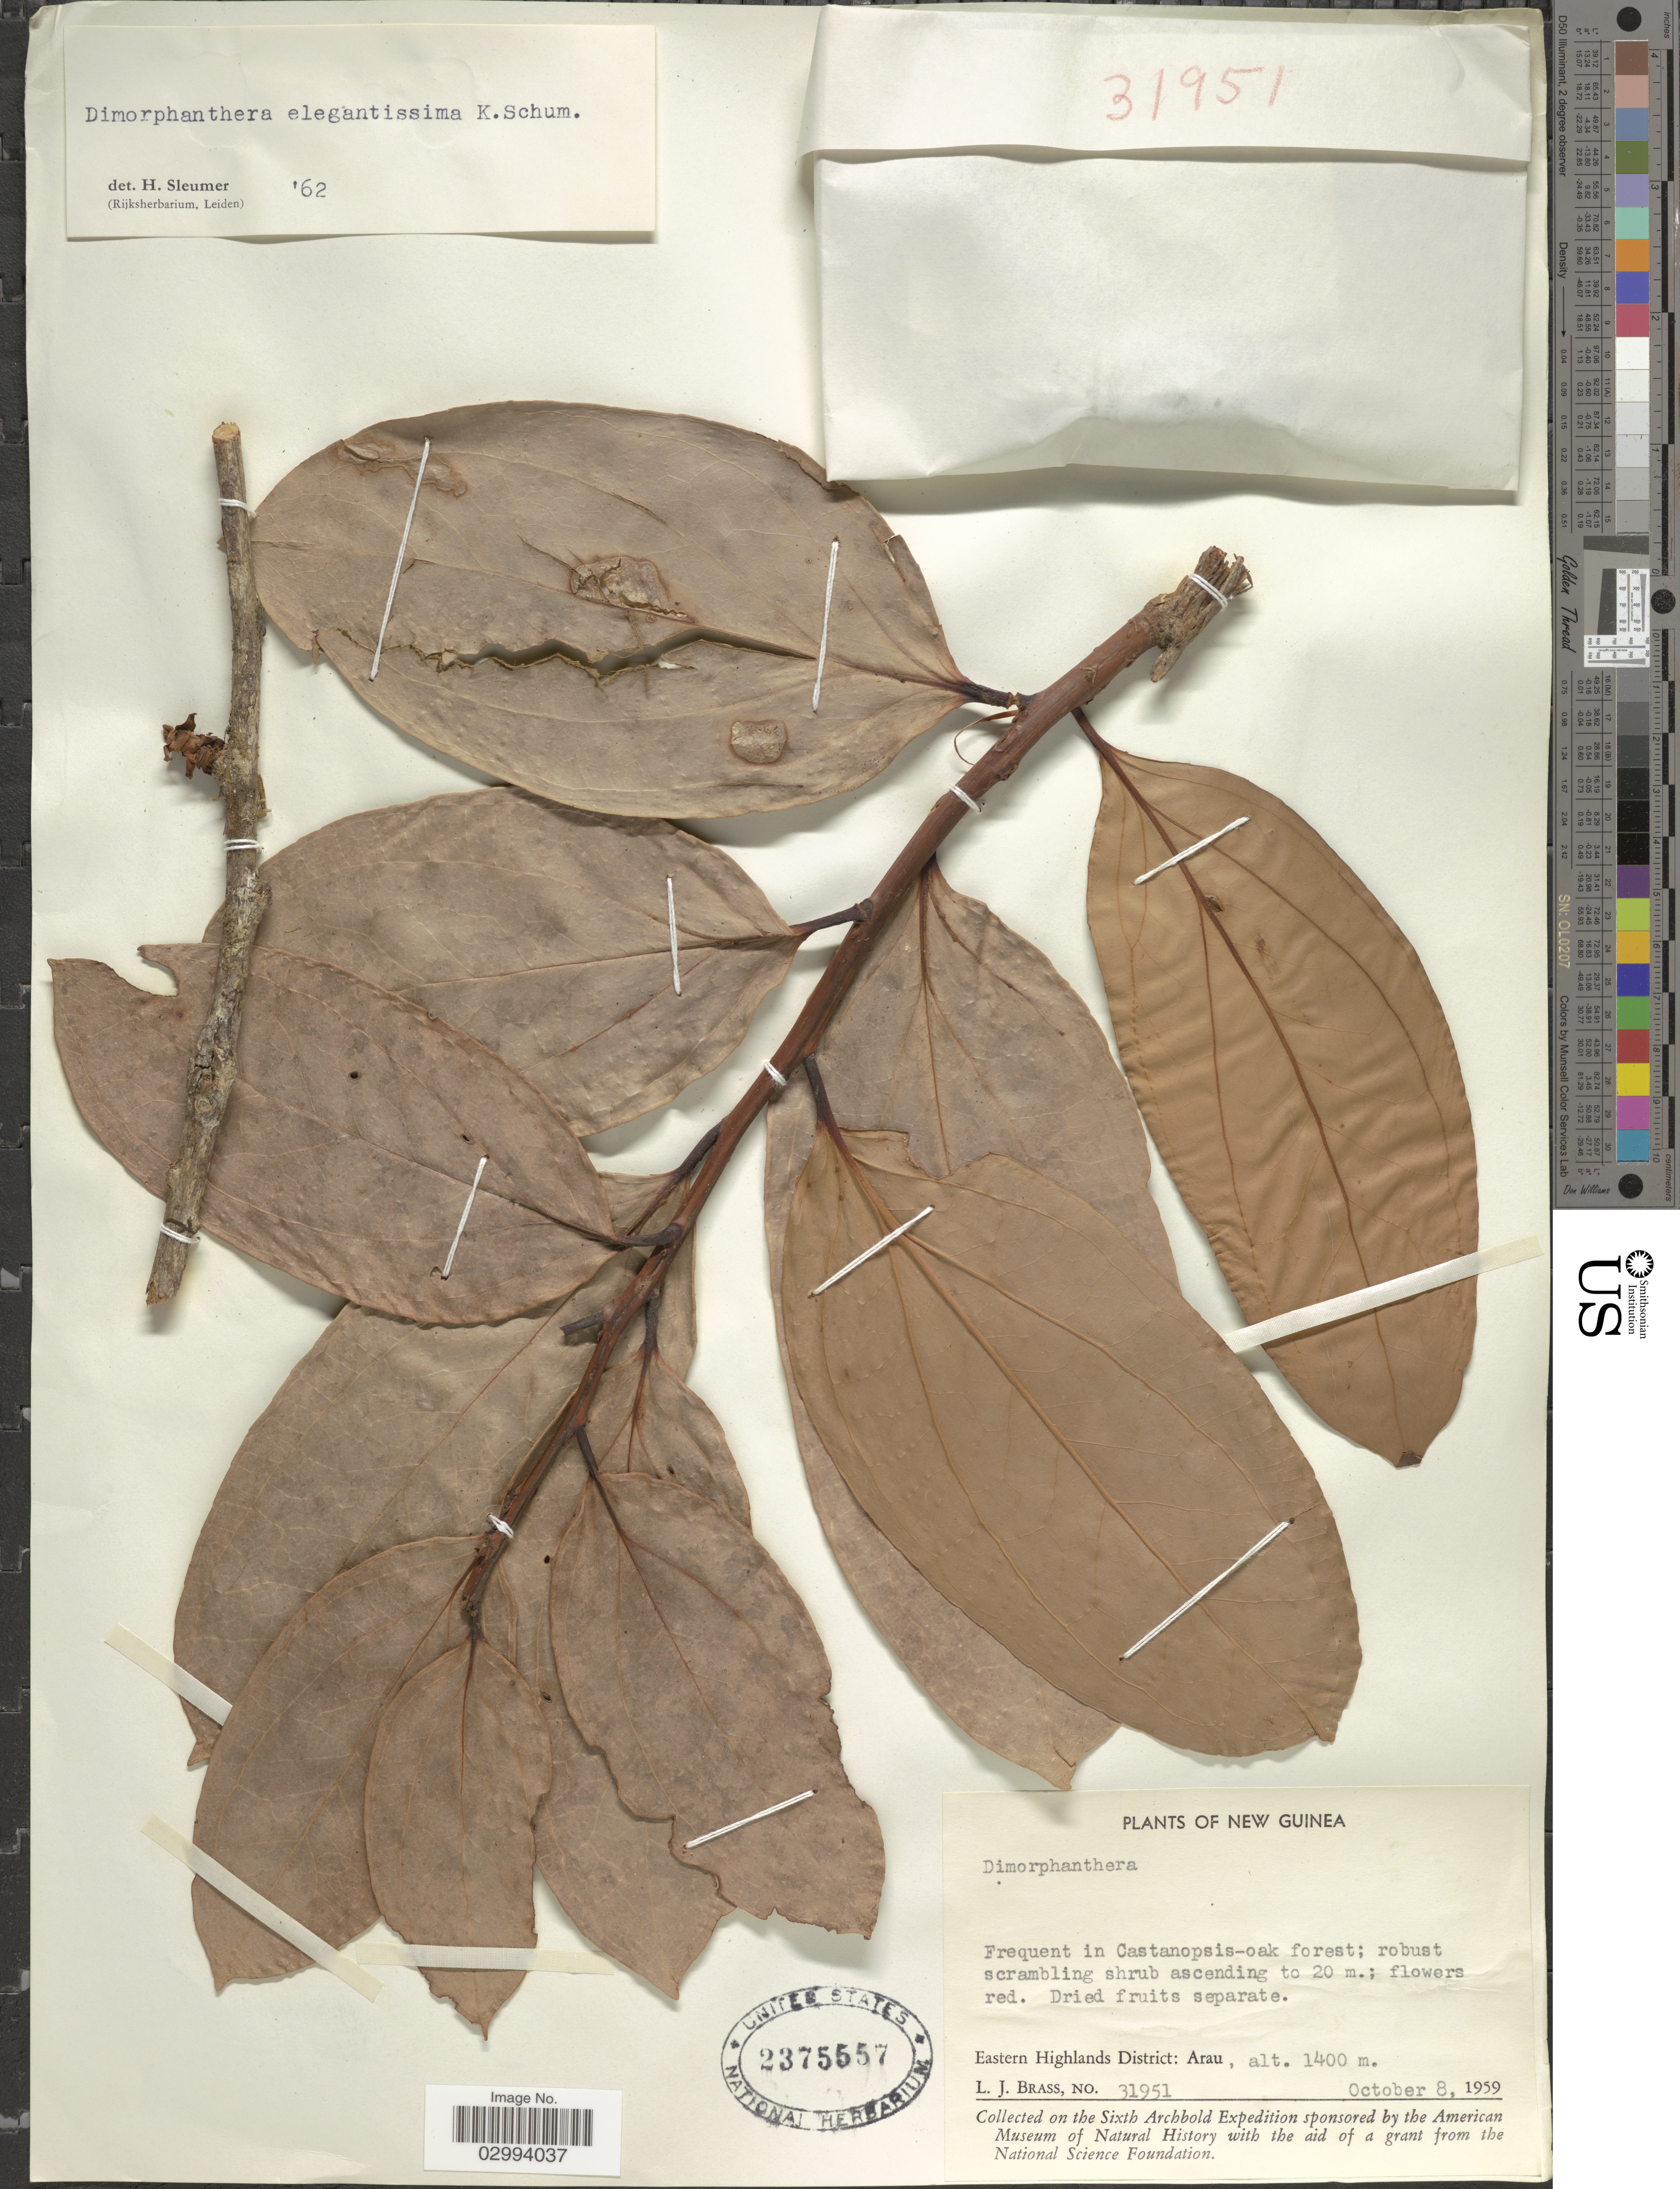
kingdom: Plantae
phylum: Tracheophyta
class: Magnoliopsida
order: Ericales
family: Ericaceae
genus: Dimorphanthera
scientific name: Dimorphanthera elegantissima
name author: K. Schum.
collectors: L. J. Brass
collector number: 31951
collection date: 1959-10-08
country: Papua New Guinea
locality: New Guinea. Eastern Highlands District: Arau.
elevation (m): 1400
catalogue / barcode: US 2375557